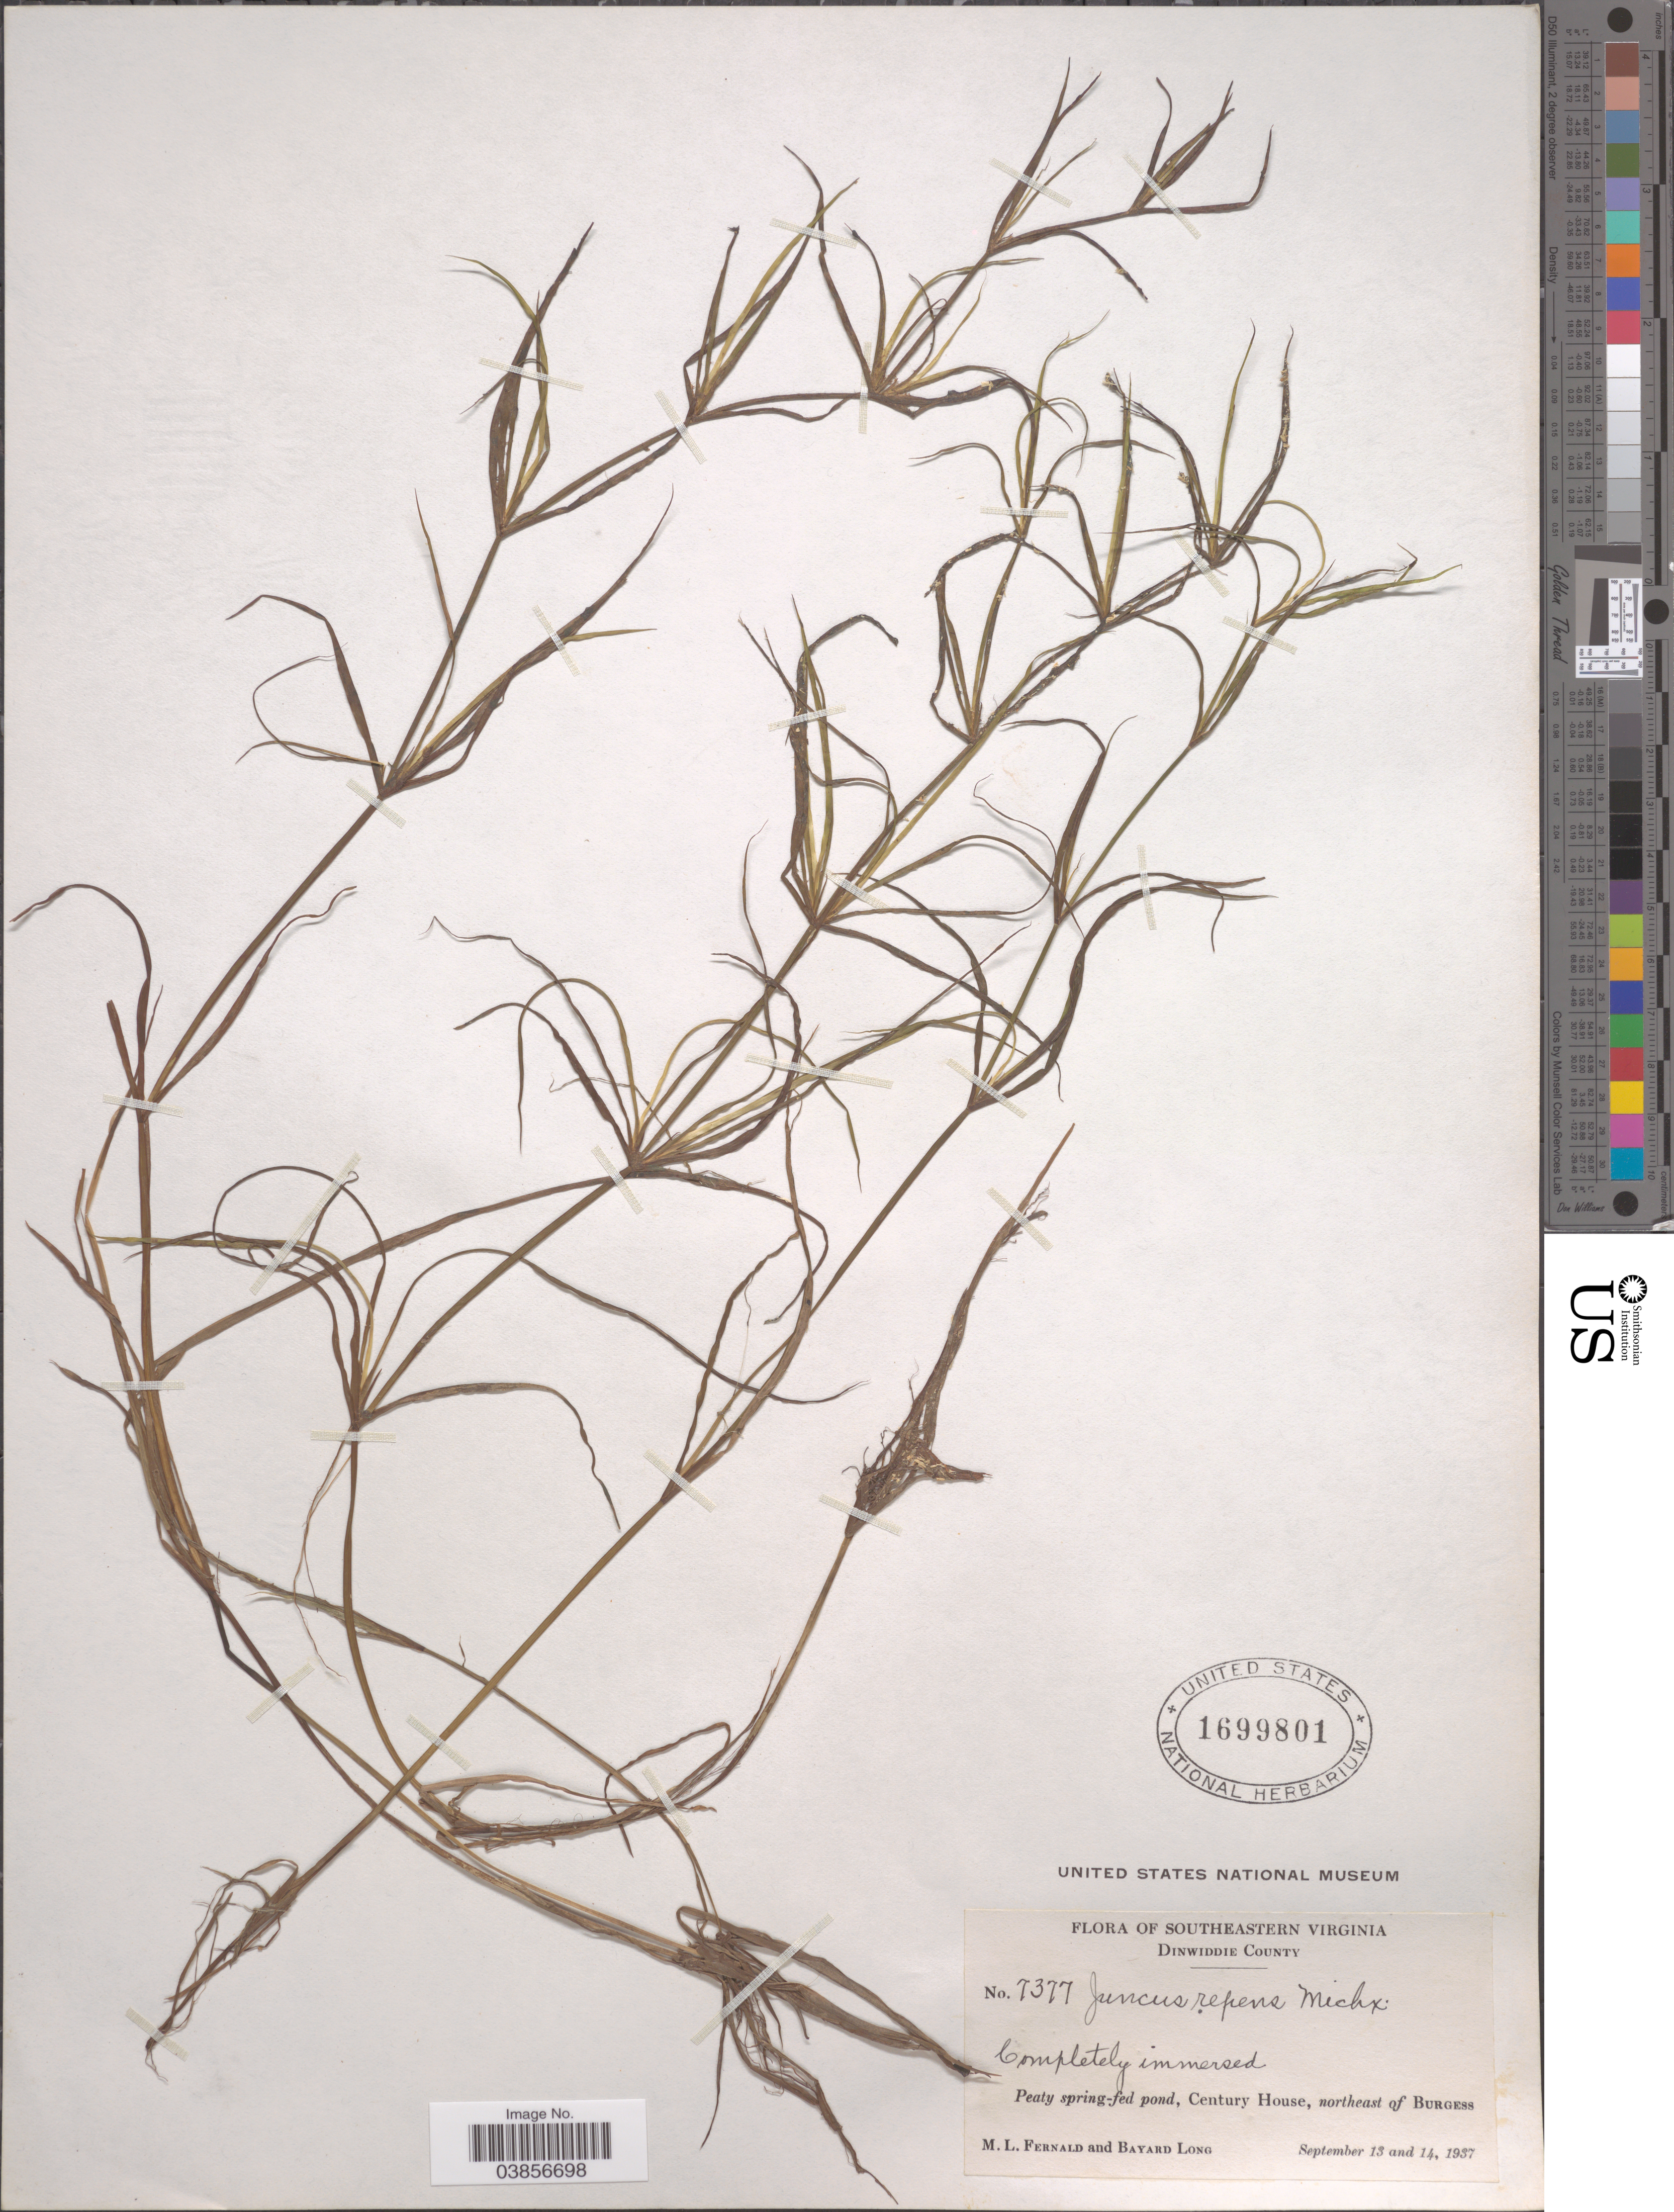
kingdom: Plantae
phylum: Tracheophyta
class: Liliopsida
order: Poales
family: Juncaceae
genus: Juncus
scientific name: Juncus repens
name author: Michx.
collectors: M. L. Fernald & B. Long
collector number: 7377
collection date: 1937-09-13/1937-09-14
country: United States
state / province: Virginia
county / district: Dinwiddie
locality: Southeastern Virginia. Dinwiddie County. Century House, northeast of Burgess.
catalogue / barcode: US 1699801